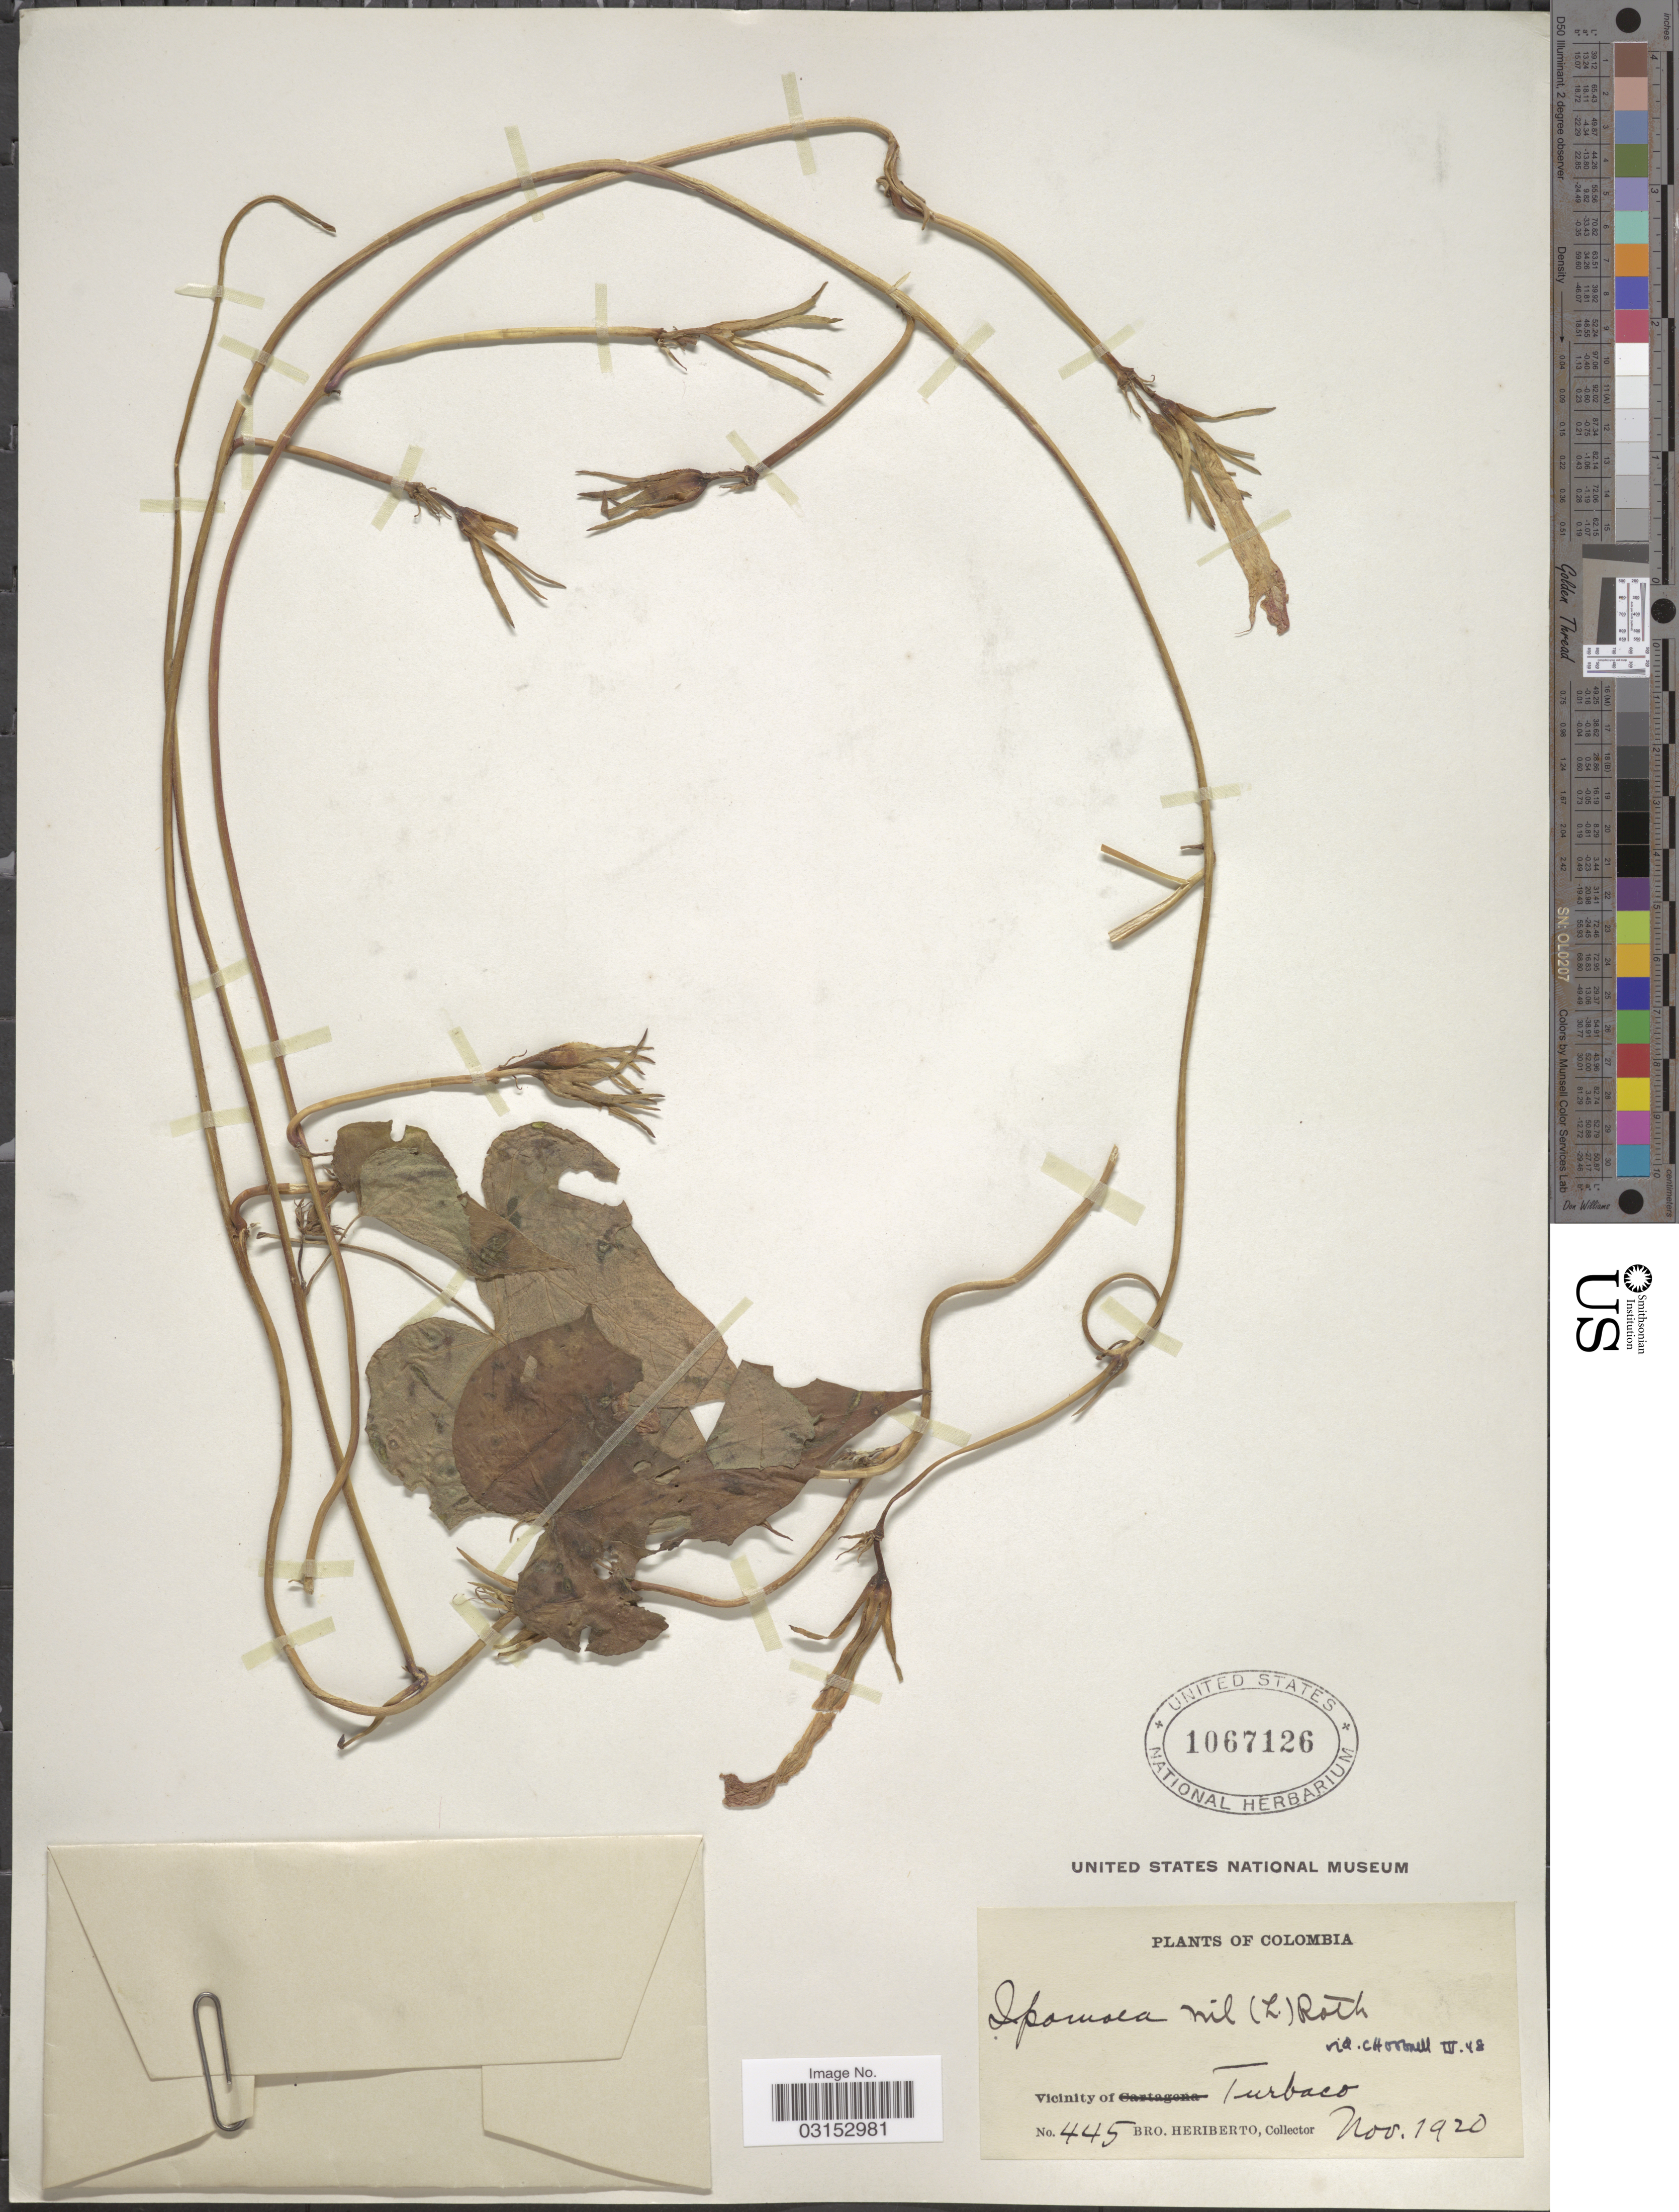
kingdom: Plantae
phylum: Tracheophyta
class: Magnoliopsida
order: Solanales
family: Convolvulaceae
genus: Ipomoea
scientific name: Ipomoea nil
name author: (L.) Roth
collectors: B. Heriberto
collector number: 445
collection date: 1920-11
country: Colombia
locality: Turbaco.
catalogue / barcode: US 1067126